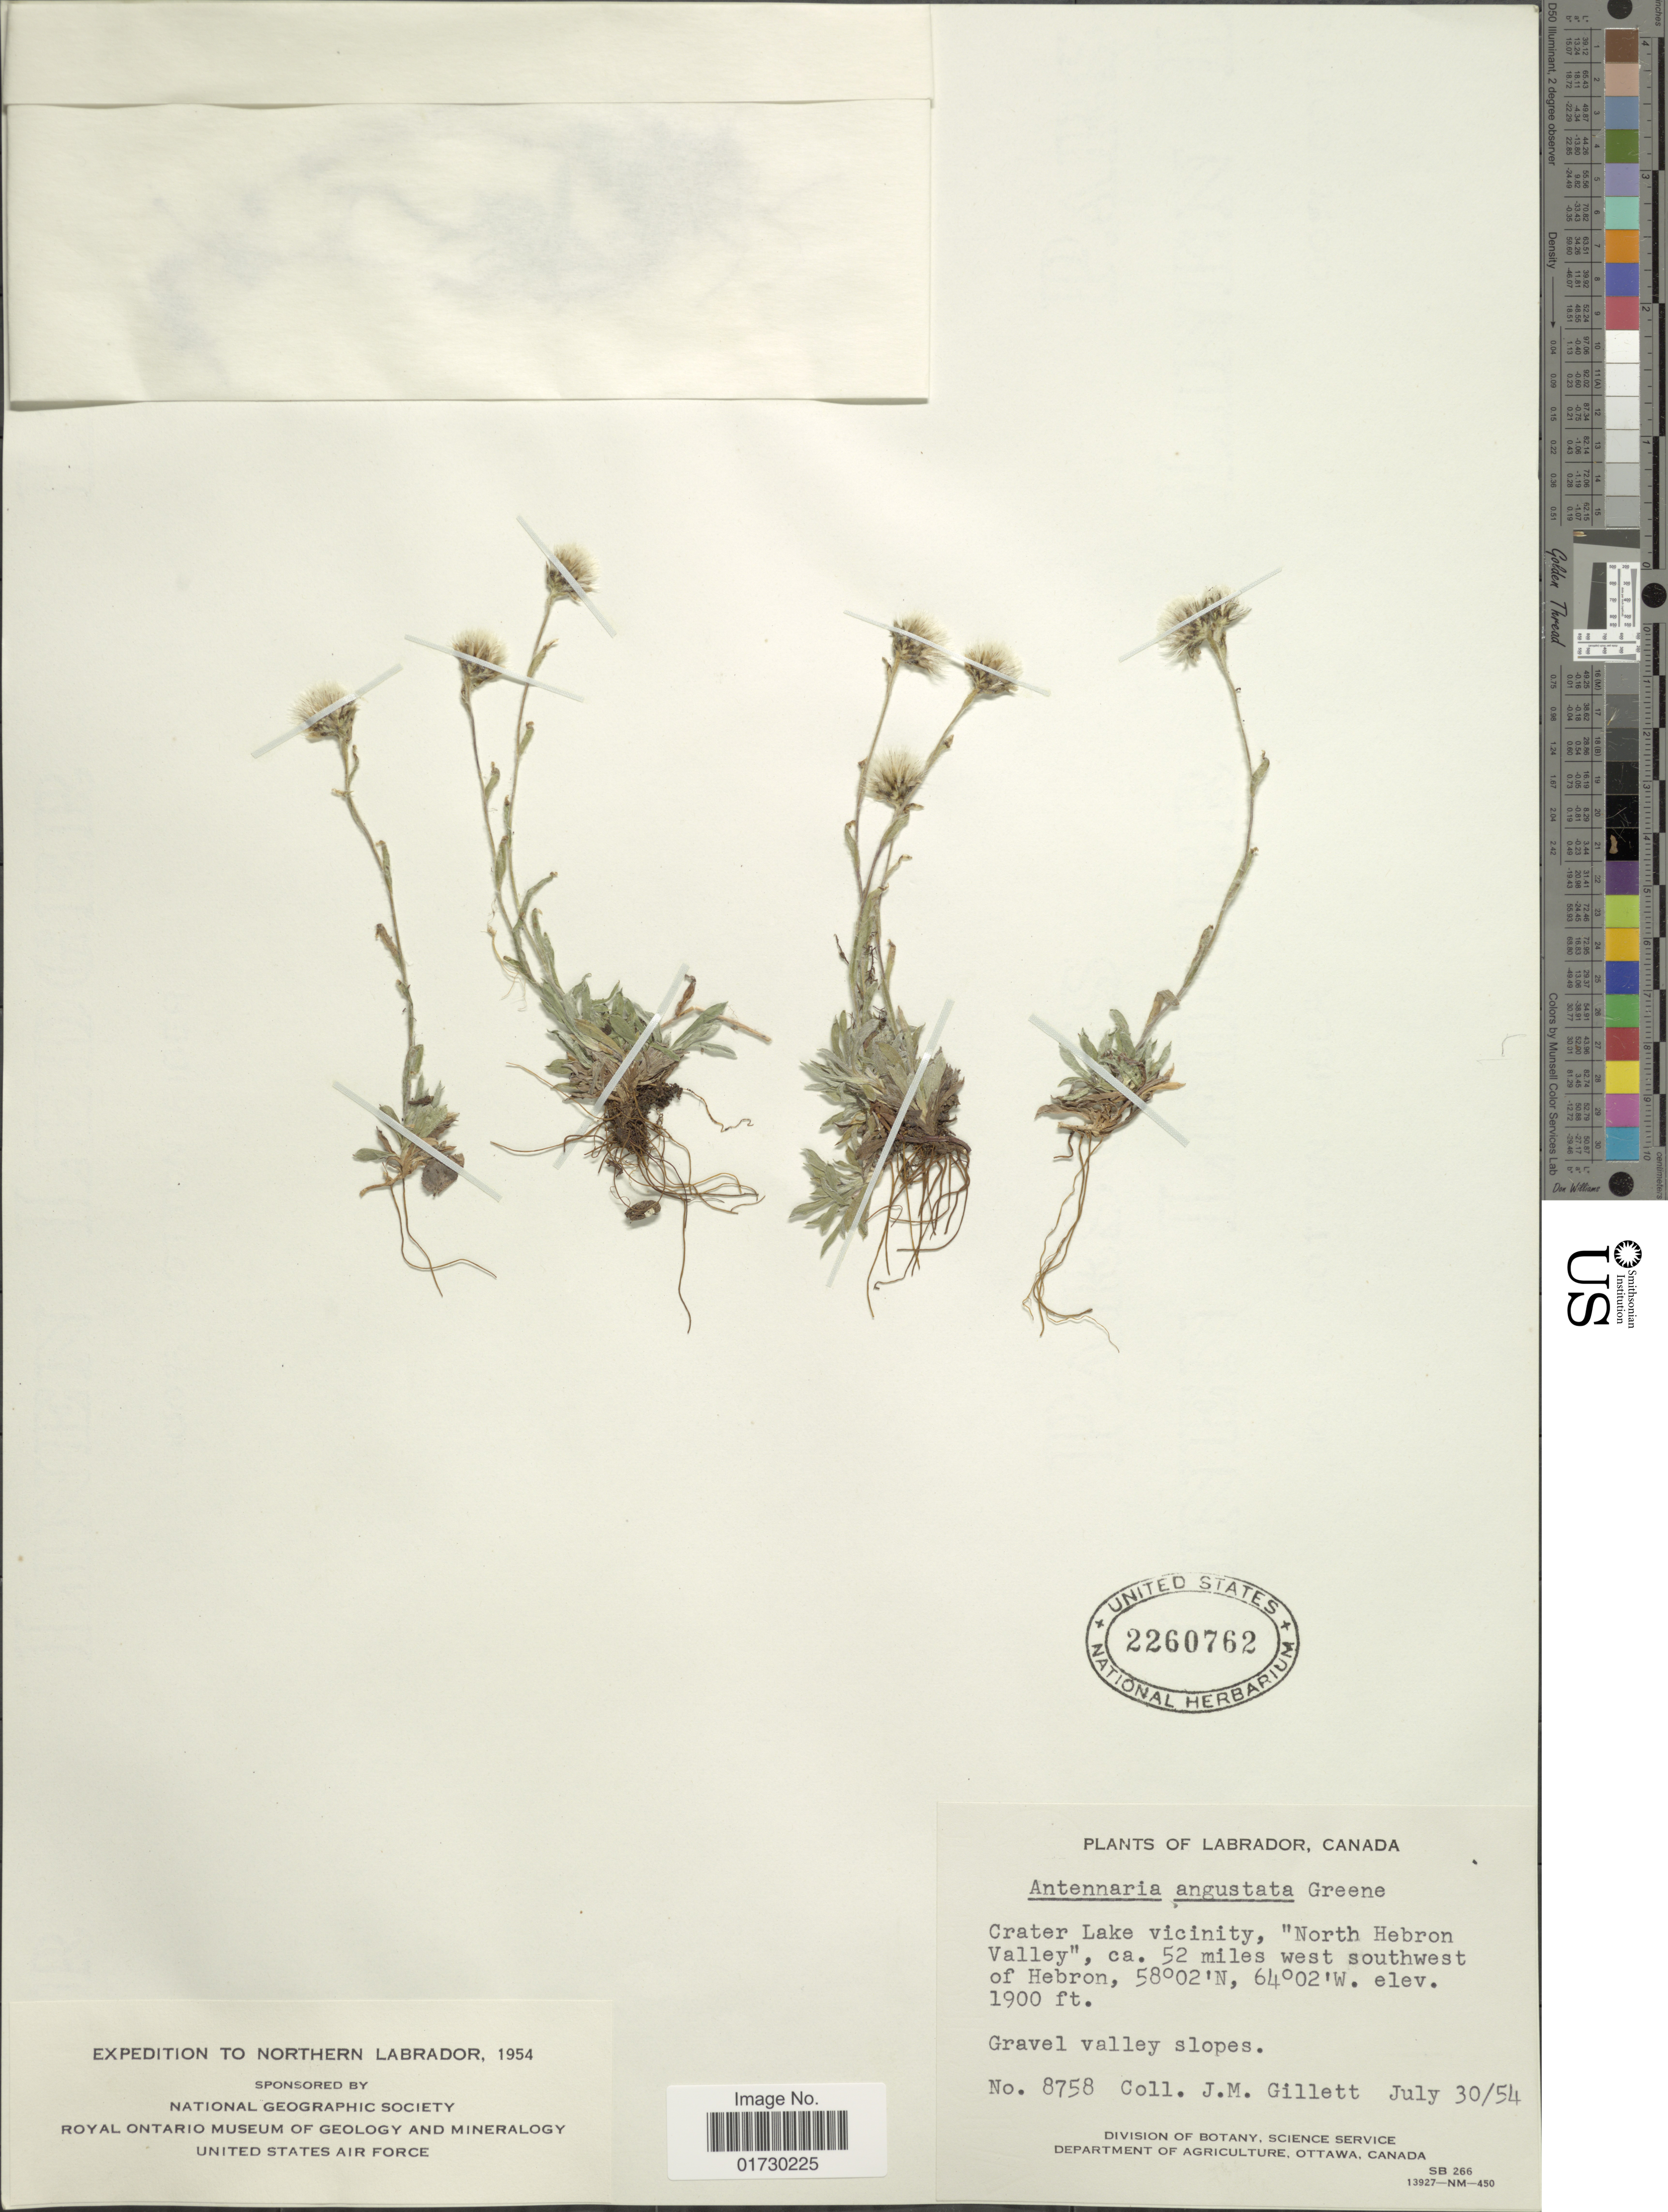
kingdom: Plantae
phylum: Tracheophyta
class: Magnoliopsida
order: Asterales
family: Asteraceae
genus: Antennaria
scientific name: Antennaria angustata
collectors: J. M. Gillett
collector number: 8758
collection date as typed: Transcribed d/m/y: 30/7/54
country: Canada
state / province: Newfoundland and Labrador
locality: Labrador, Canada, Crater lake vicinity, "North Hebron Valley", 52 miles west southwest of Hebron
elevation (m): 579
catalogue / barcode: US 2260762